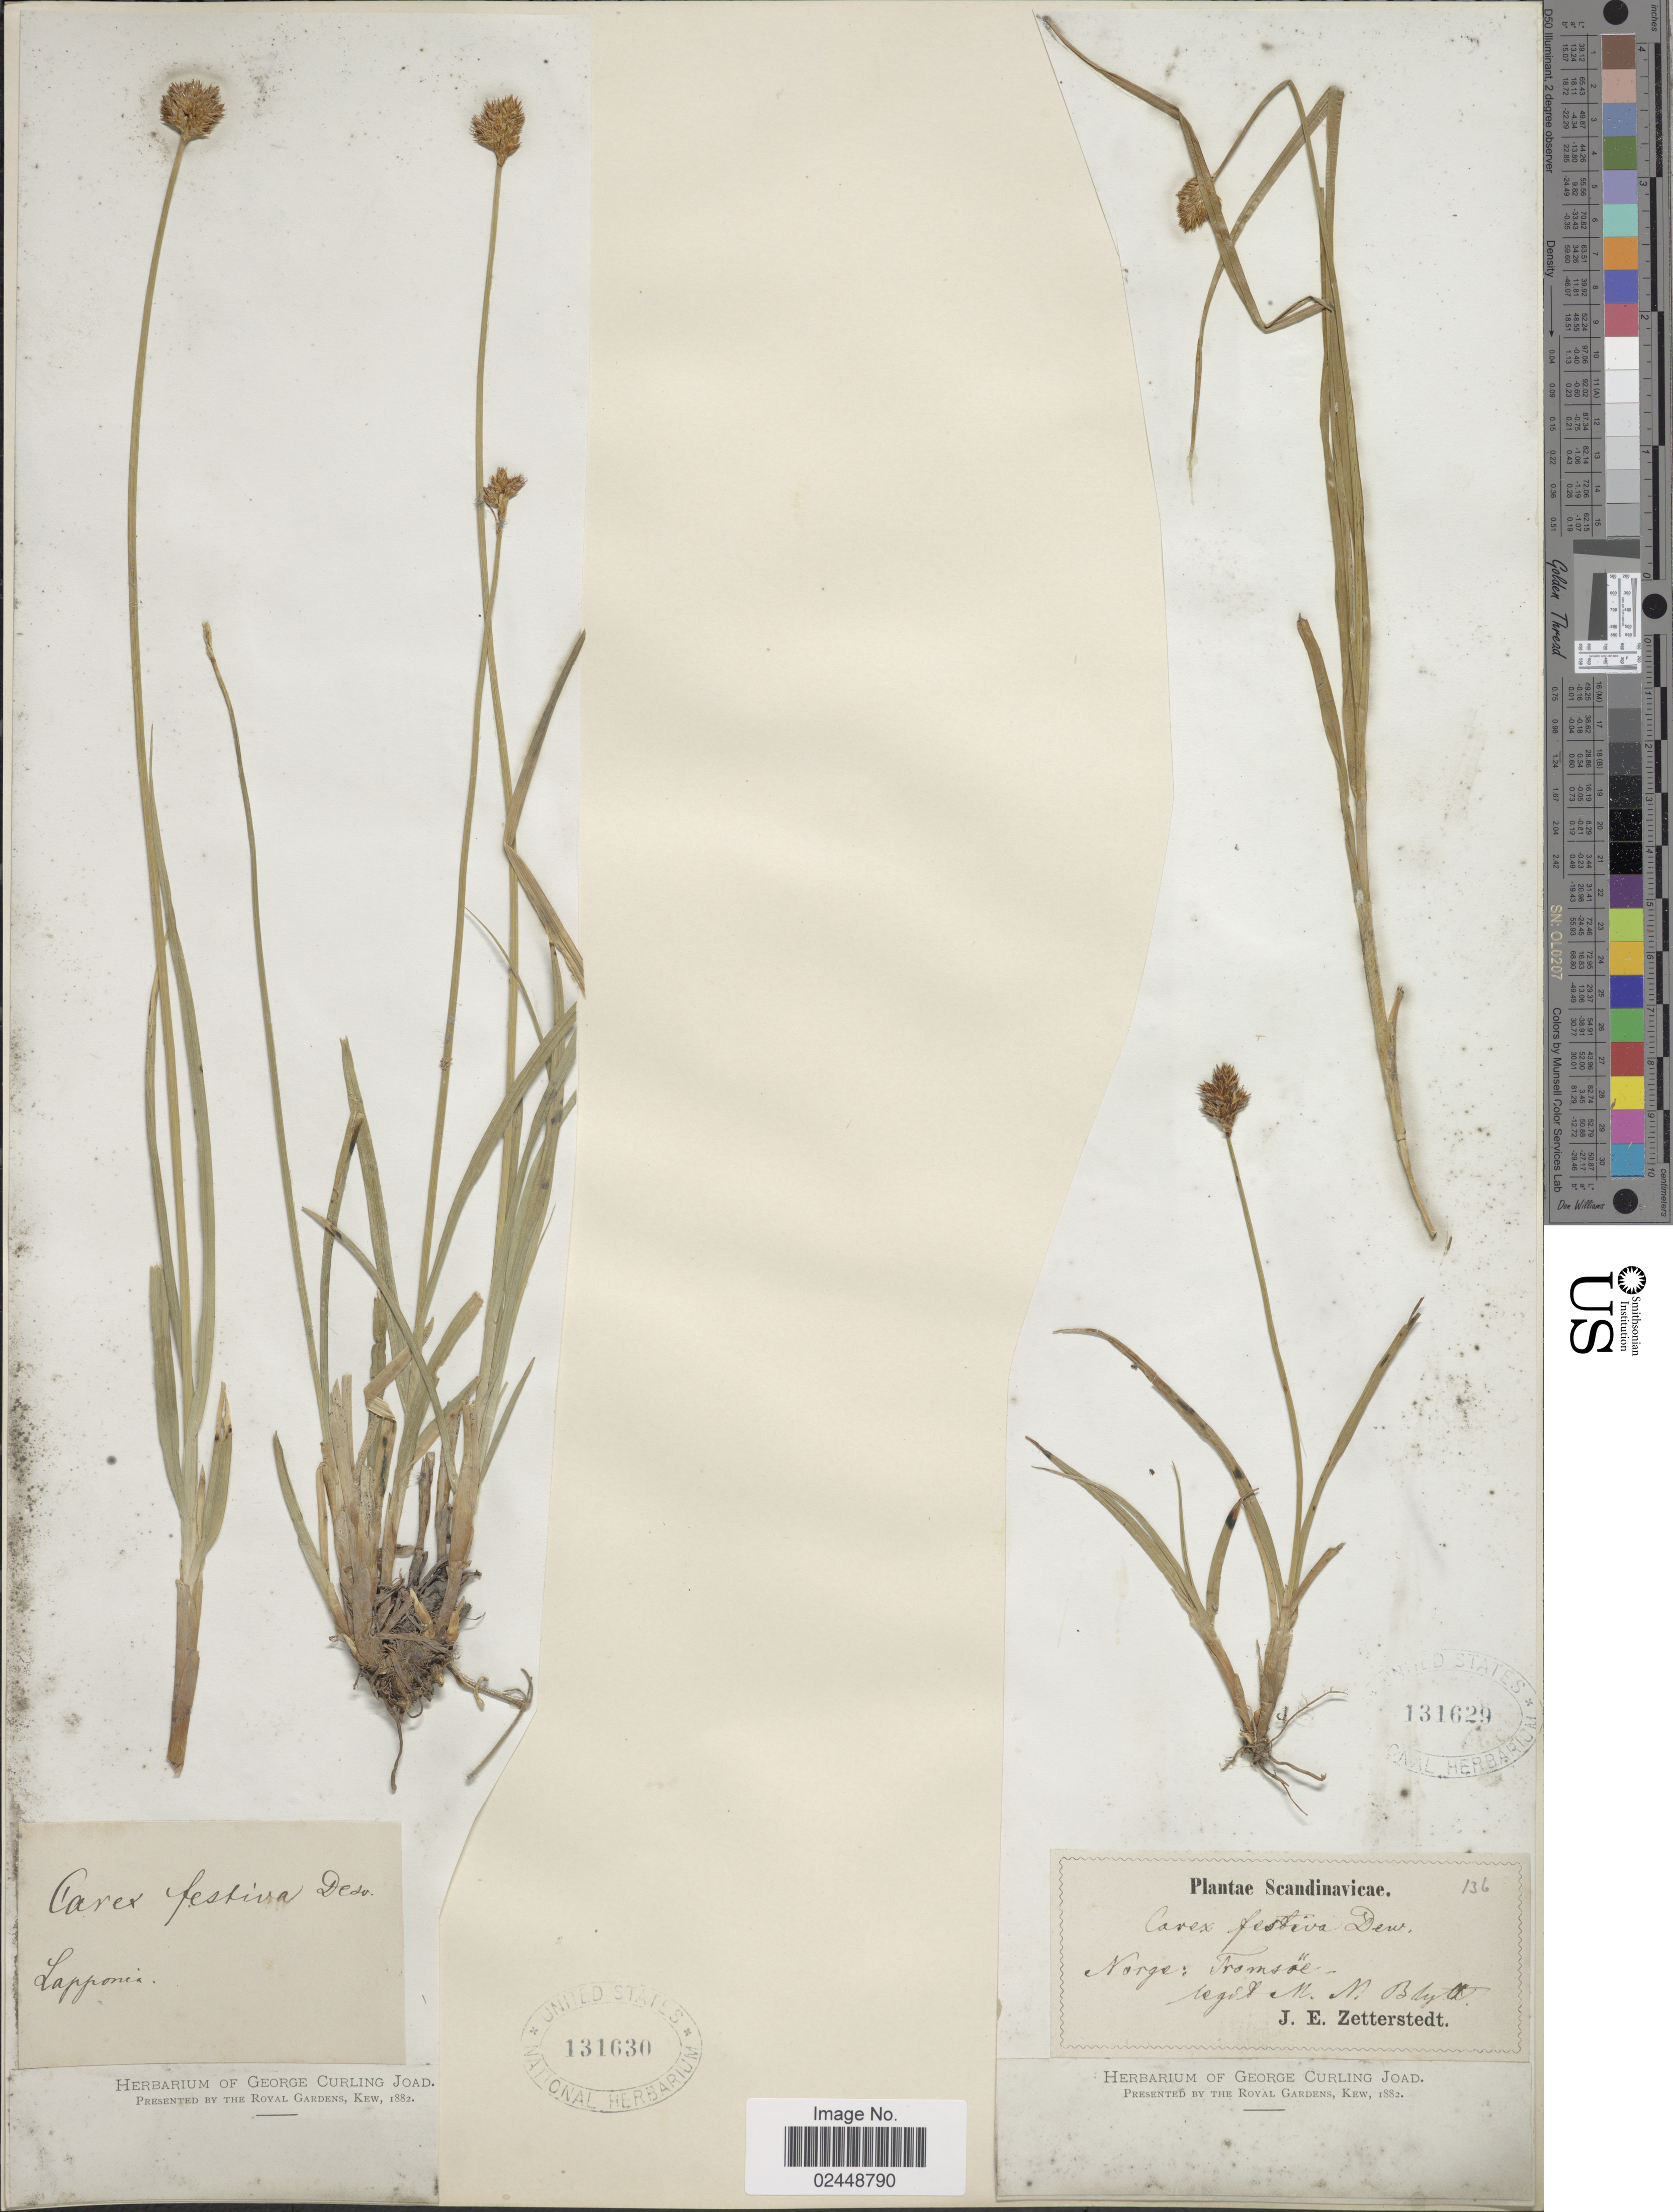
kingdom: Plantae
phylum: Tracheophyta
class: Liliopsida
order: Poales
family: Cyperaceae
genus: Carex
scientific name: Carex macloviana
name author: d'Urv.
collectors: ex herb. George Curling Joad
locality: Lapponia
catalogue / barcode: US 131630